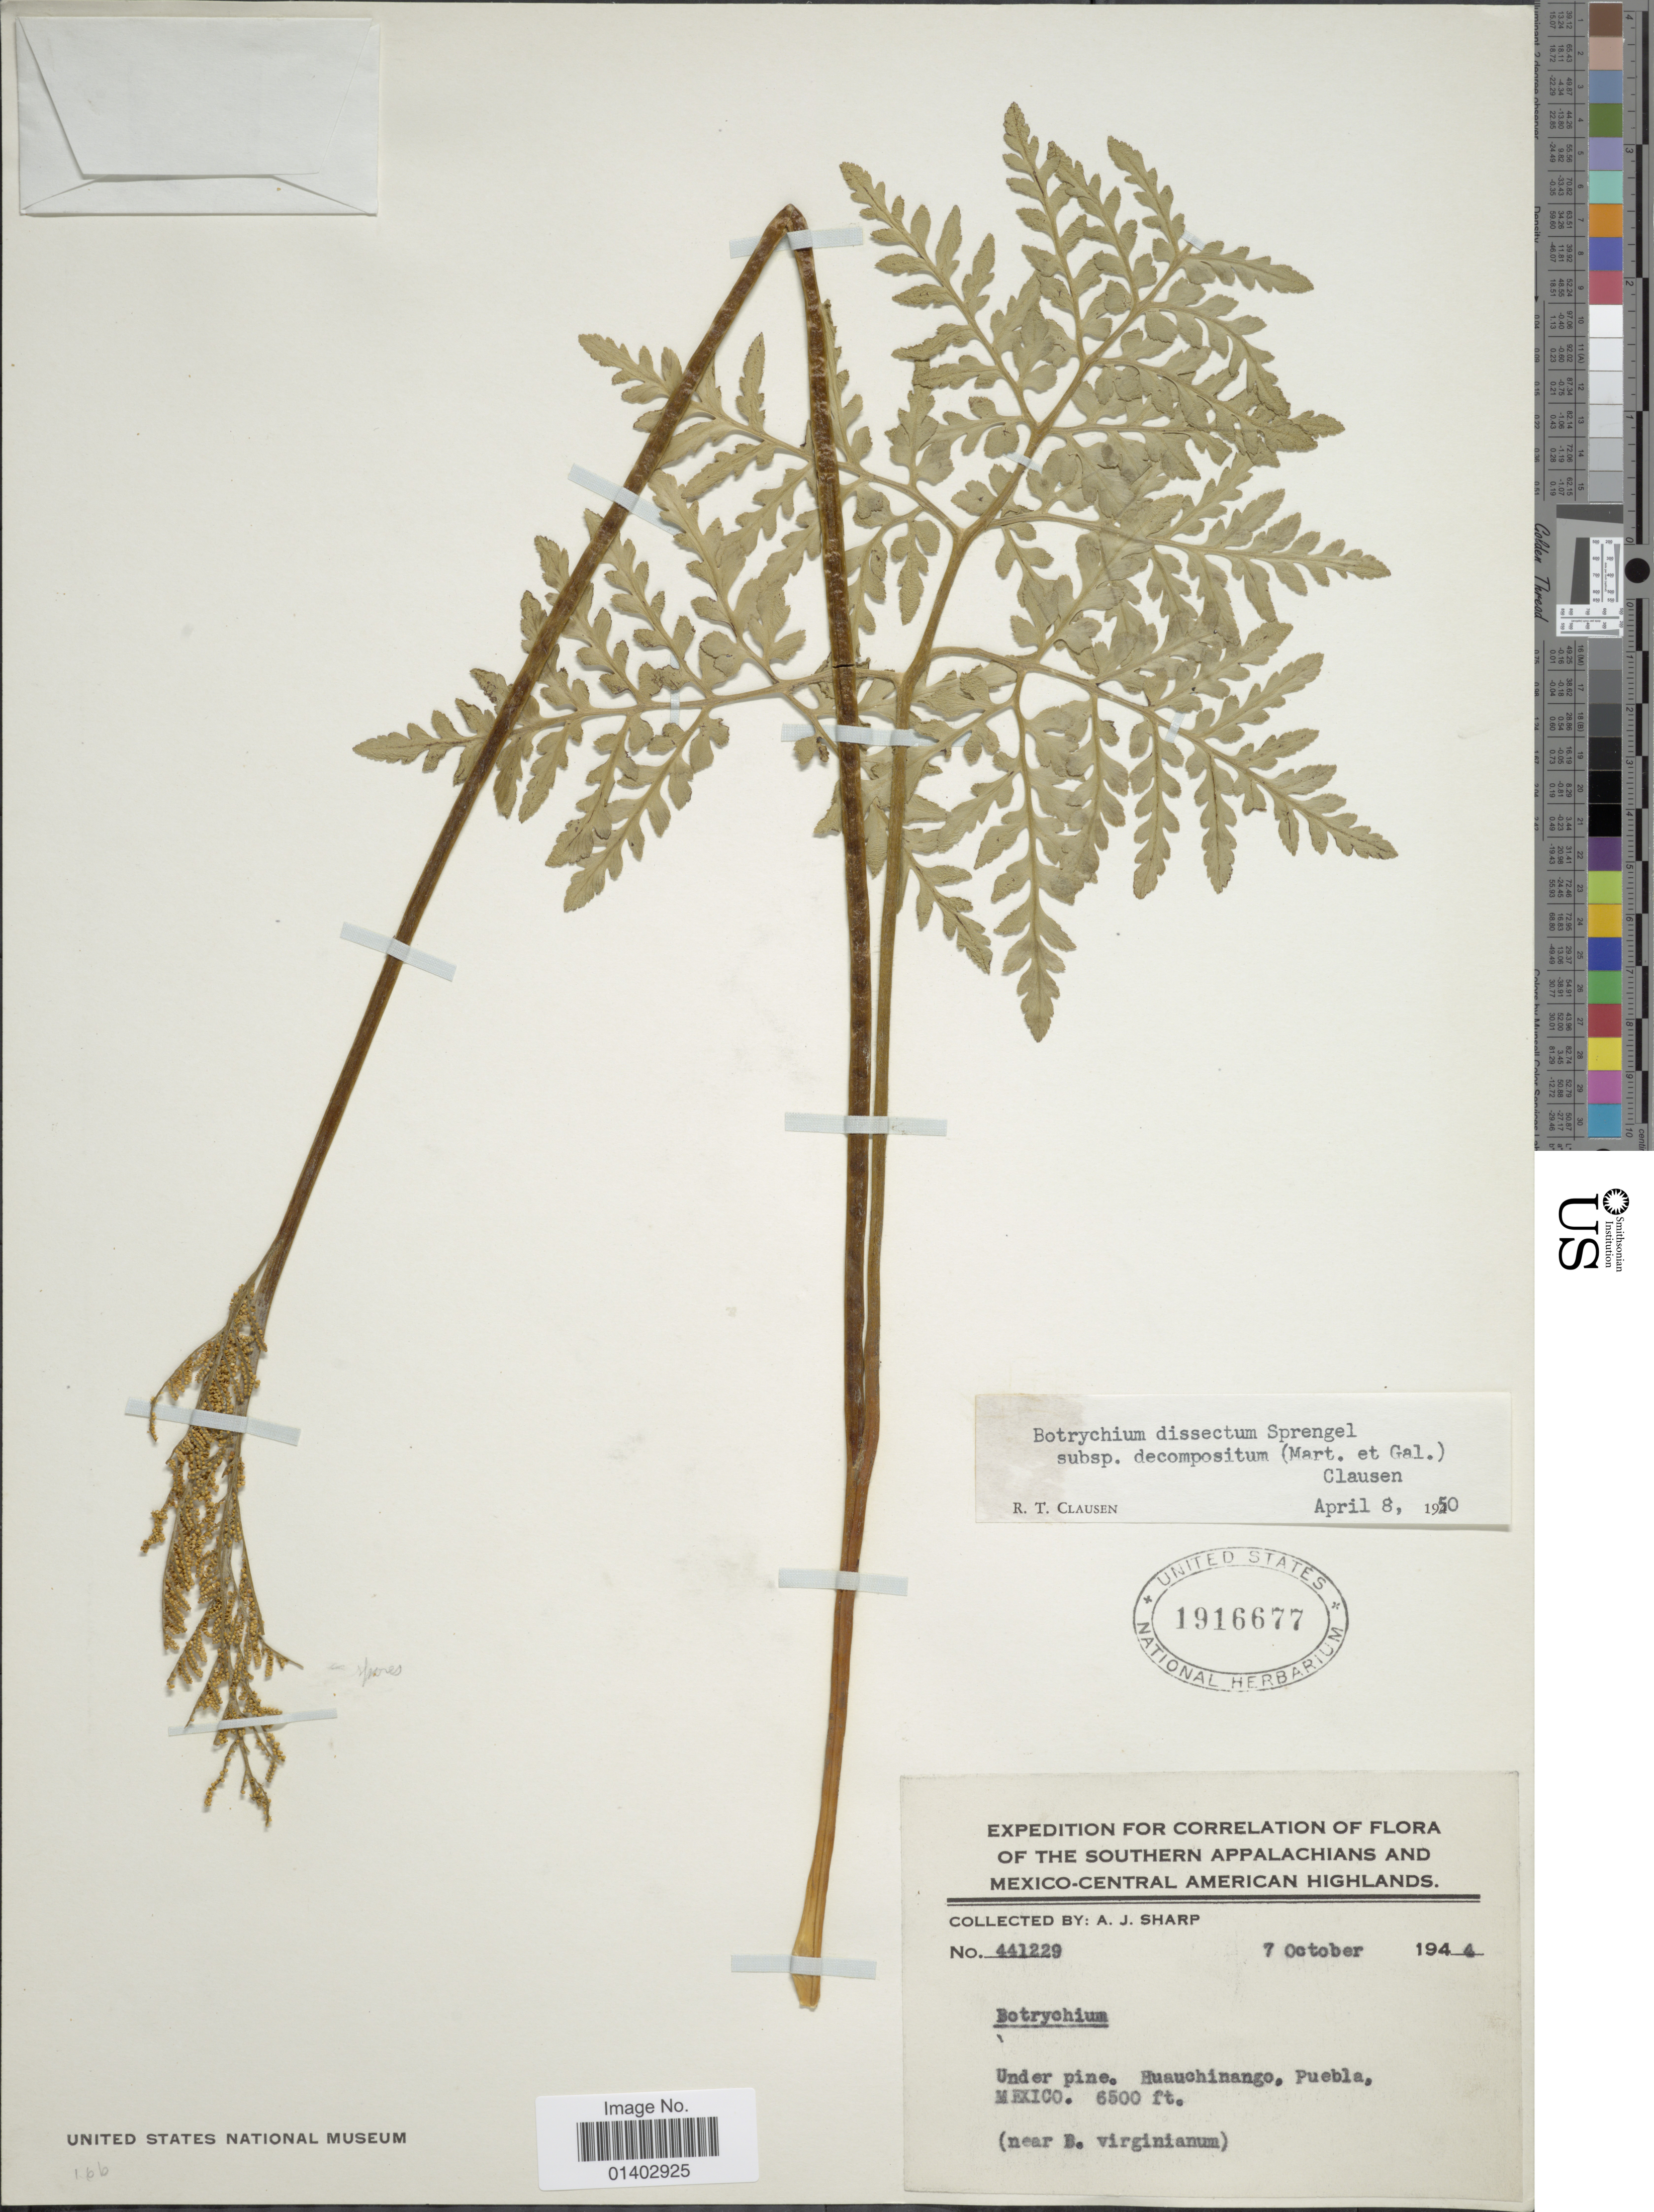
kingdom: Plantae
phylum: Tracheophyta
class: Polypodiopsida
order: Ophioglossales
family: Ophioglossaceae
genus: Botrychium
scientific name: Botrychium dissectum subsp. decompositum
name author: (M. Martens & Galeotti) R.T. Clausen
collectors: A. J. Sharp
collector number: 441229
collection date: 1944-10-07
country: Mexico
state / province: Puebla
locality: Southern Appalachians and Mexico-Central American Highlands, Under pine. Huauchinango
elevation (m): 1981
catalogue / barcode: US 1916677